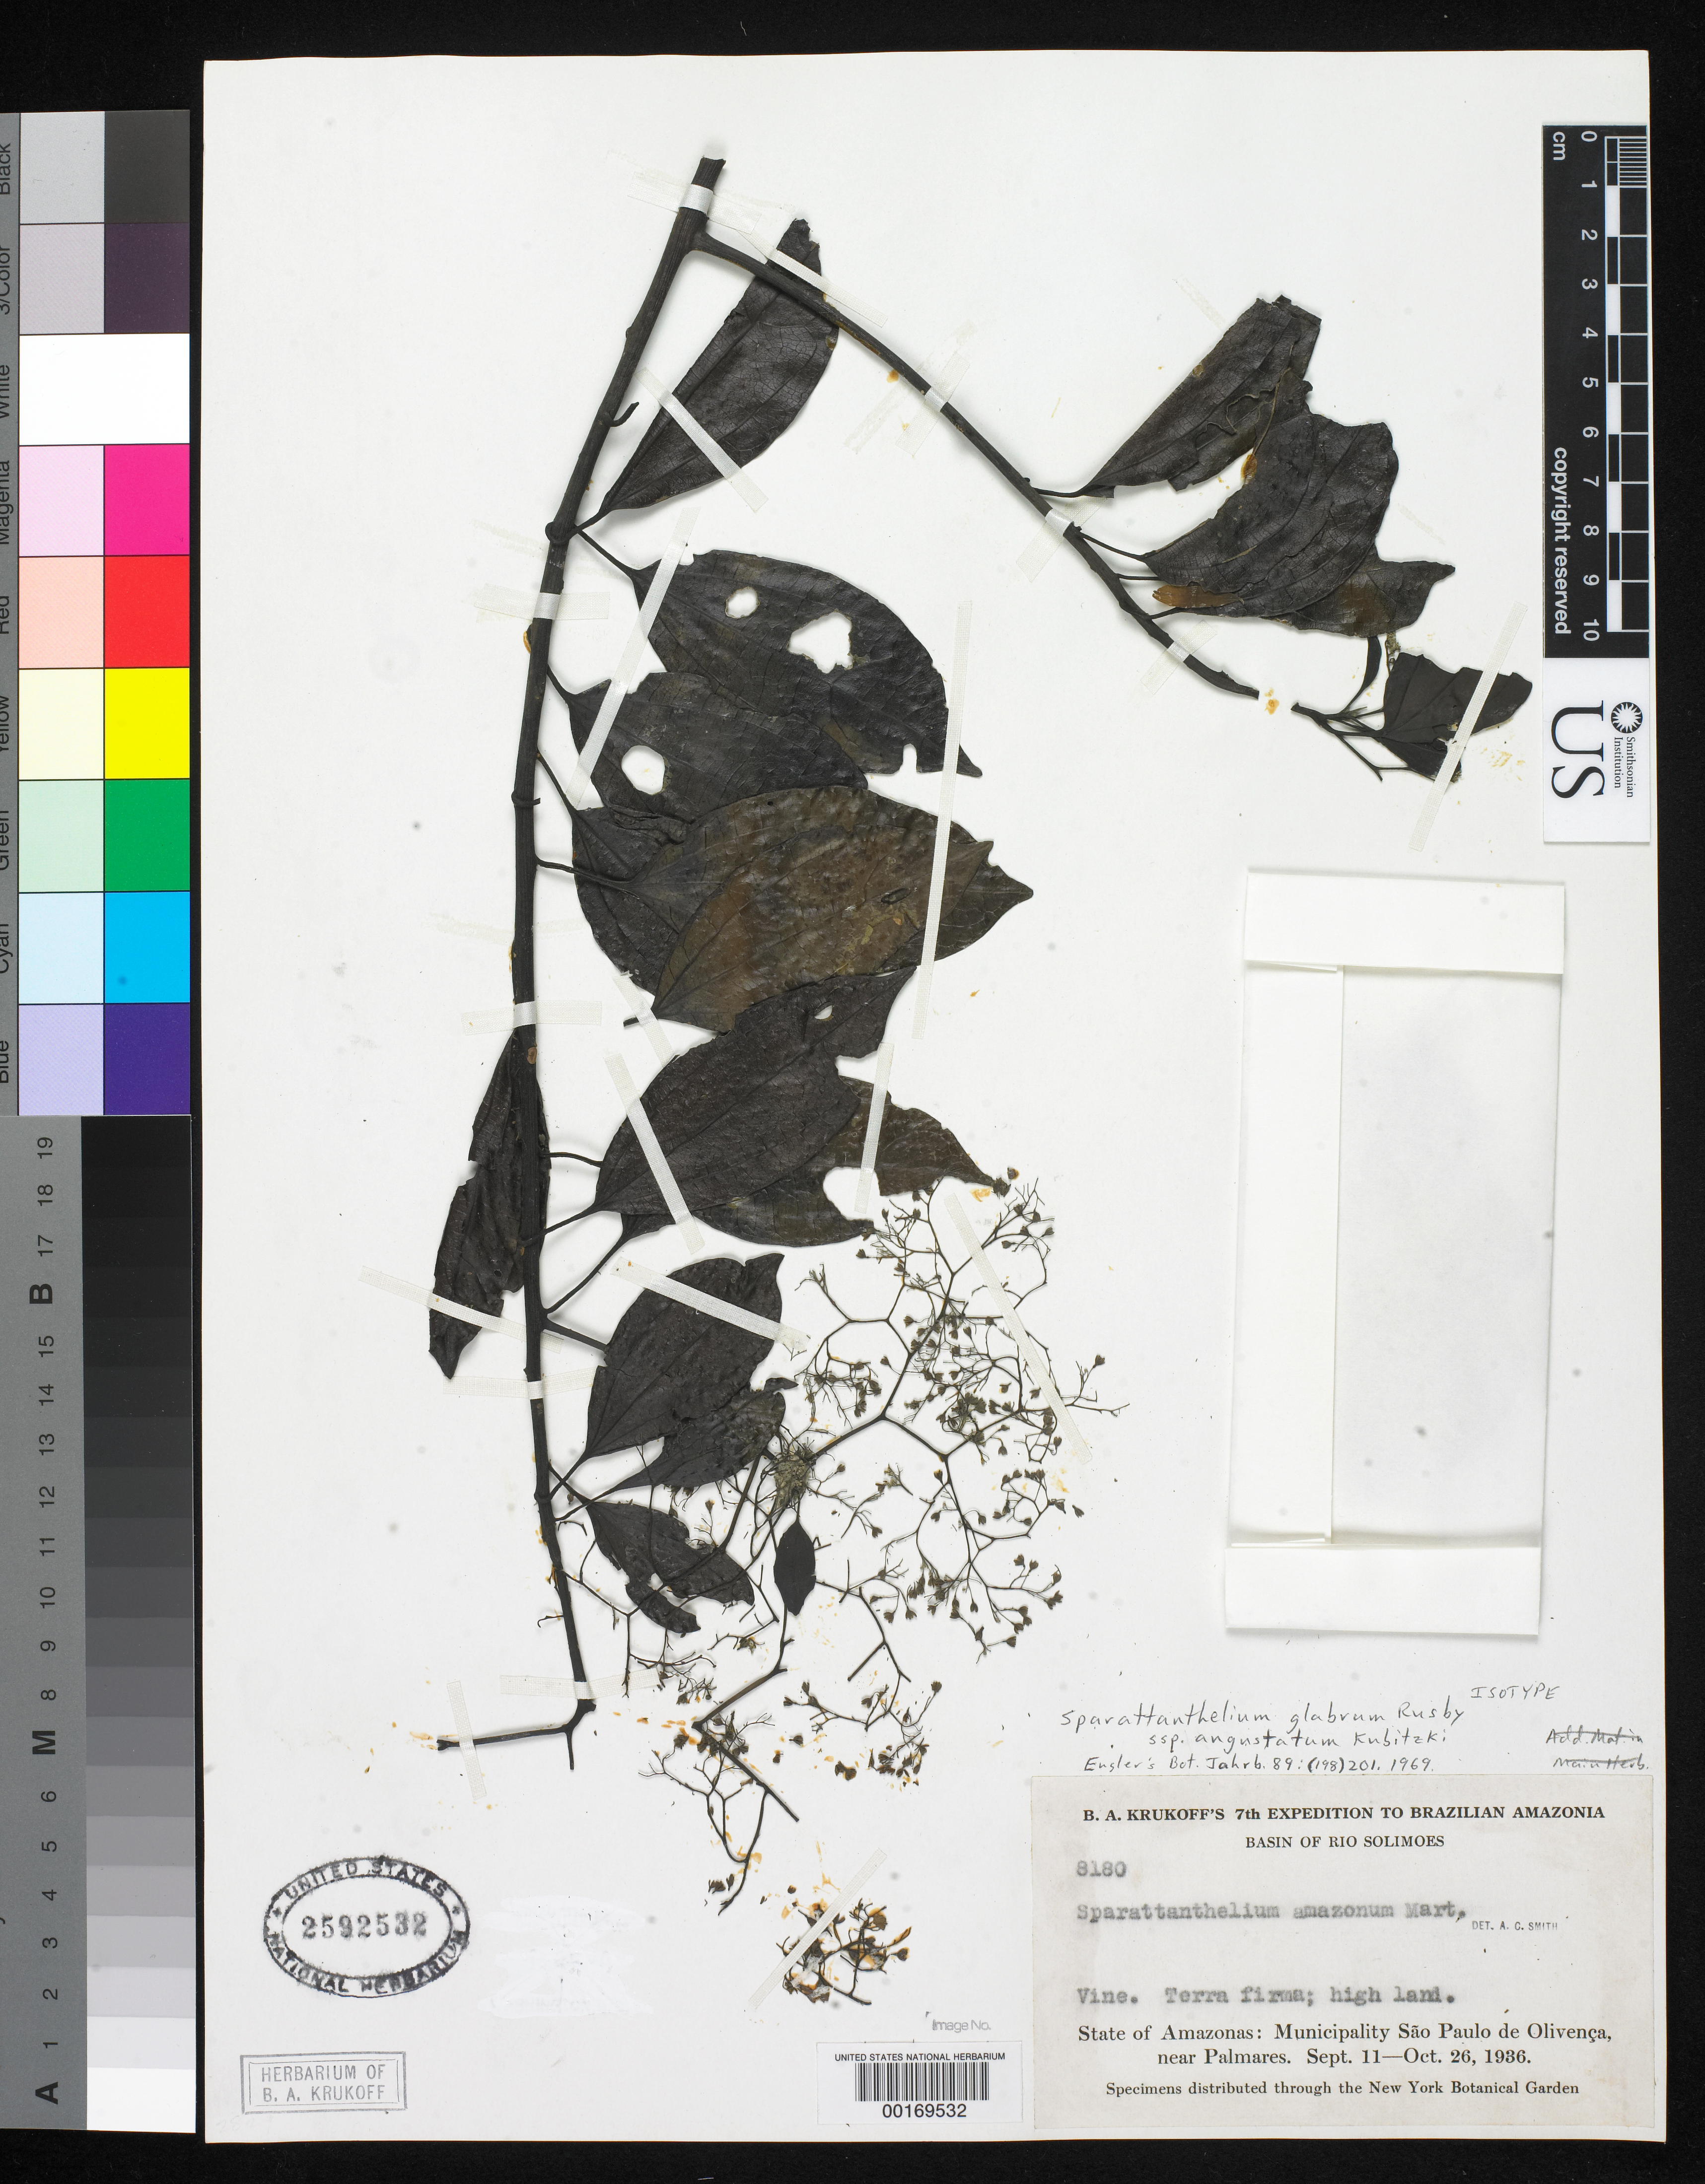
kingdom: Plantae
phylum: Tracheophyta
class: Magnoliopsida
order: Laurales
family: Hernandiaceae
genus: Sparattanthelium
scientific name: Sparattanthelium glabrum subsp. angustatum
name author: Kubitzki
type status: Isotype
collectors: B. A. Krukoff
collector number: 8180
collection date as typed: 11 Sep 1936 to 26 Oct 1936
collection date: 1936-09-11/1936-10-26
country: Brazil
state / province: Amazonas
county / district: São Paulo de Olivença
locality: Near Palmares.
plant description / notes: Specimen ex U.S. National Arboretum (herbarium stamp obscured/obliterated)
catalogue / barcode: US 2592532